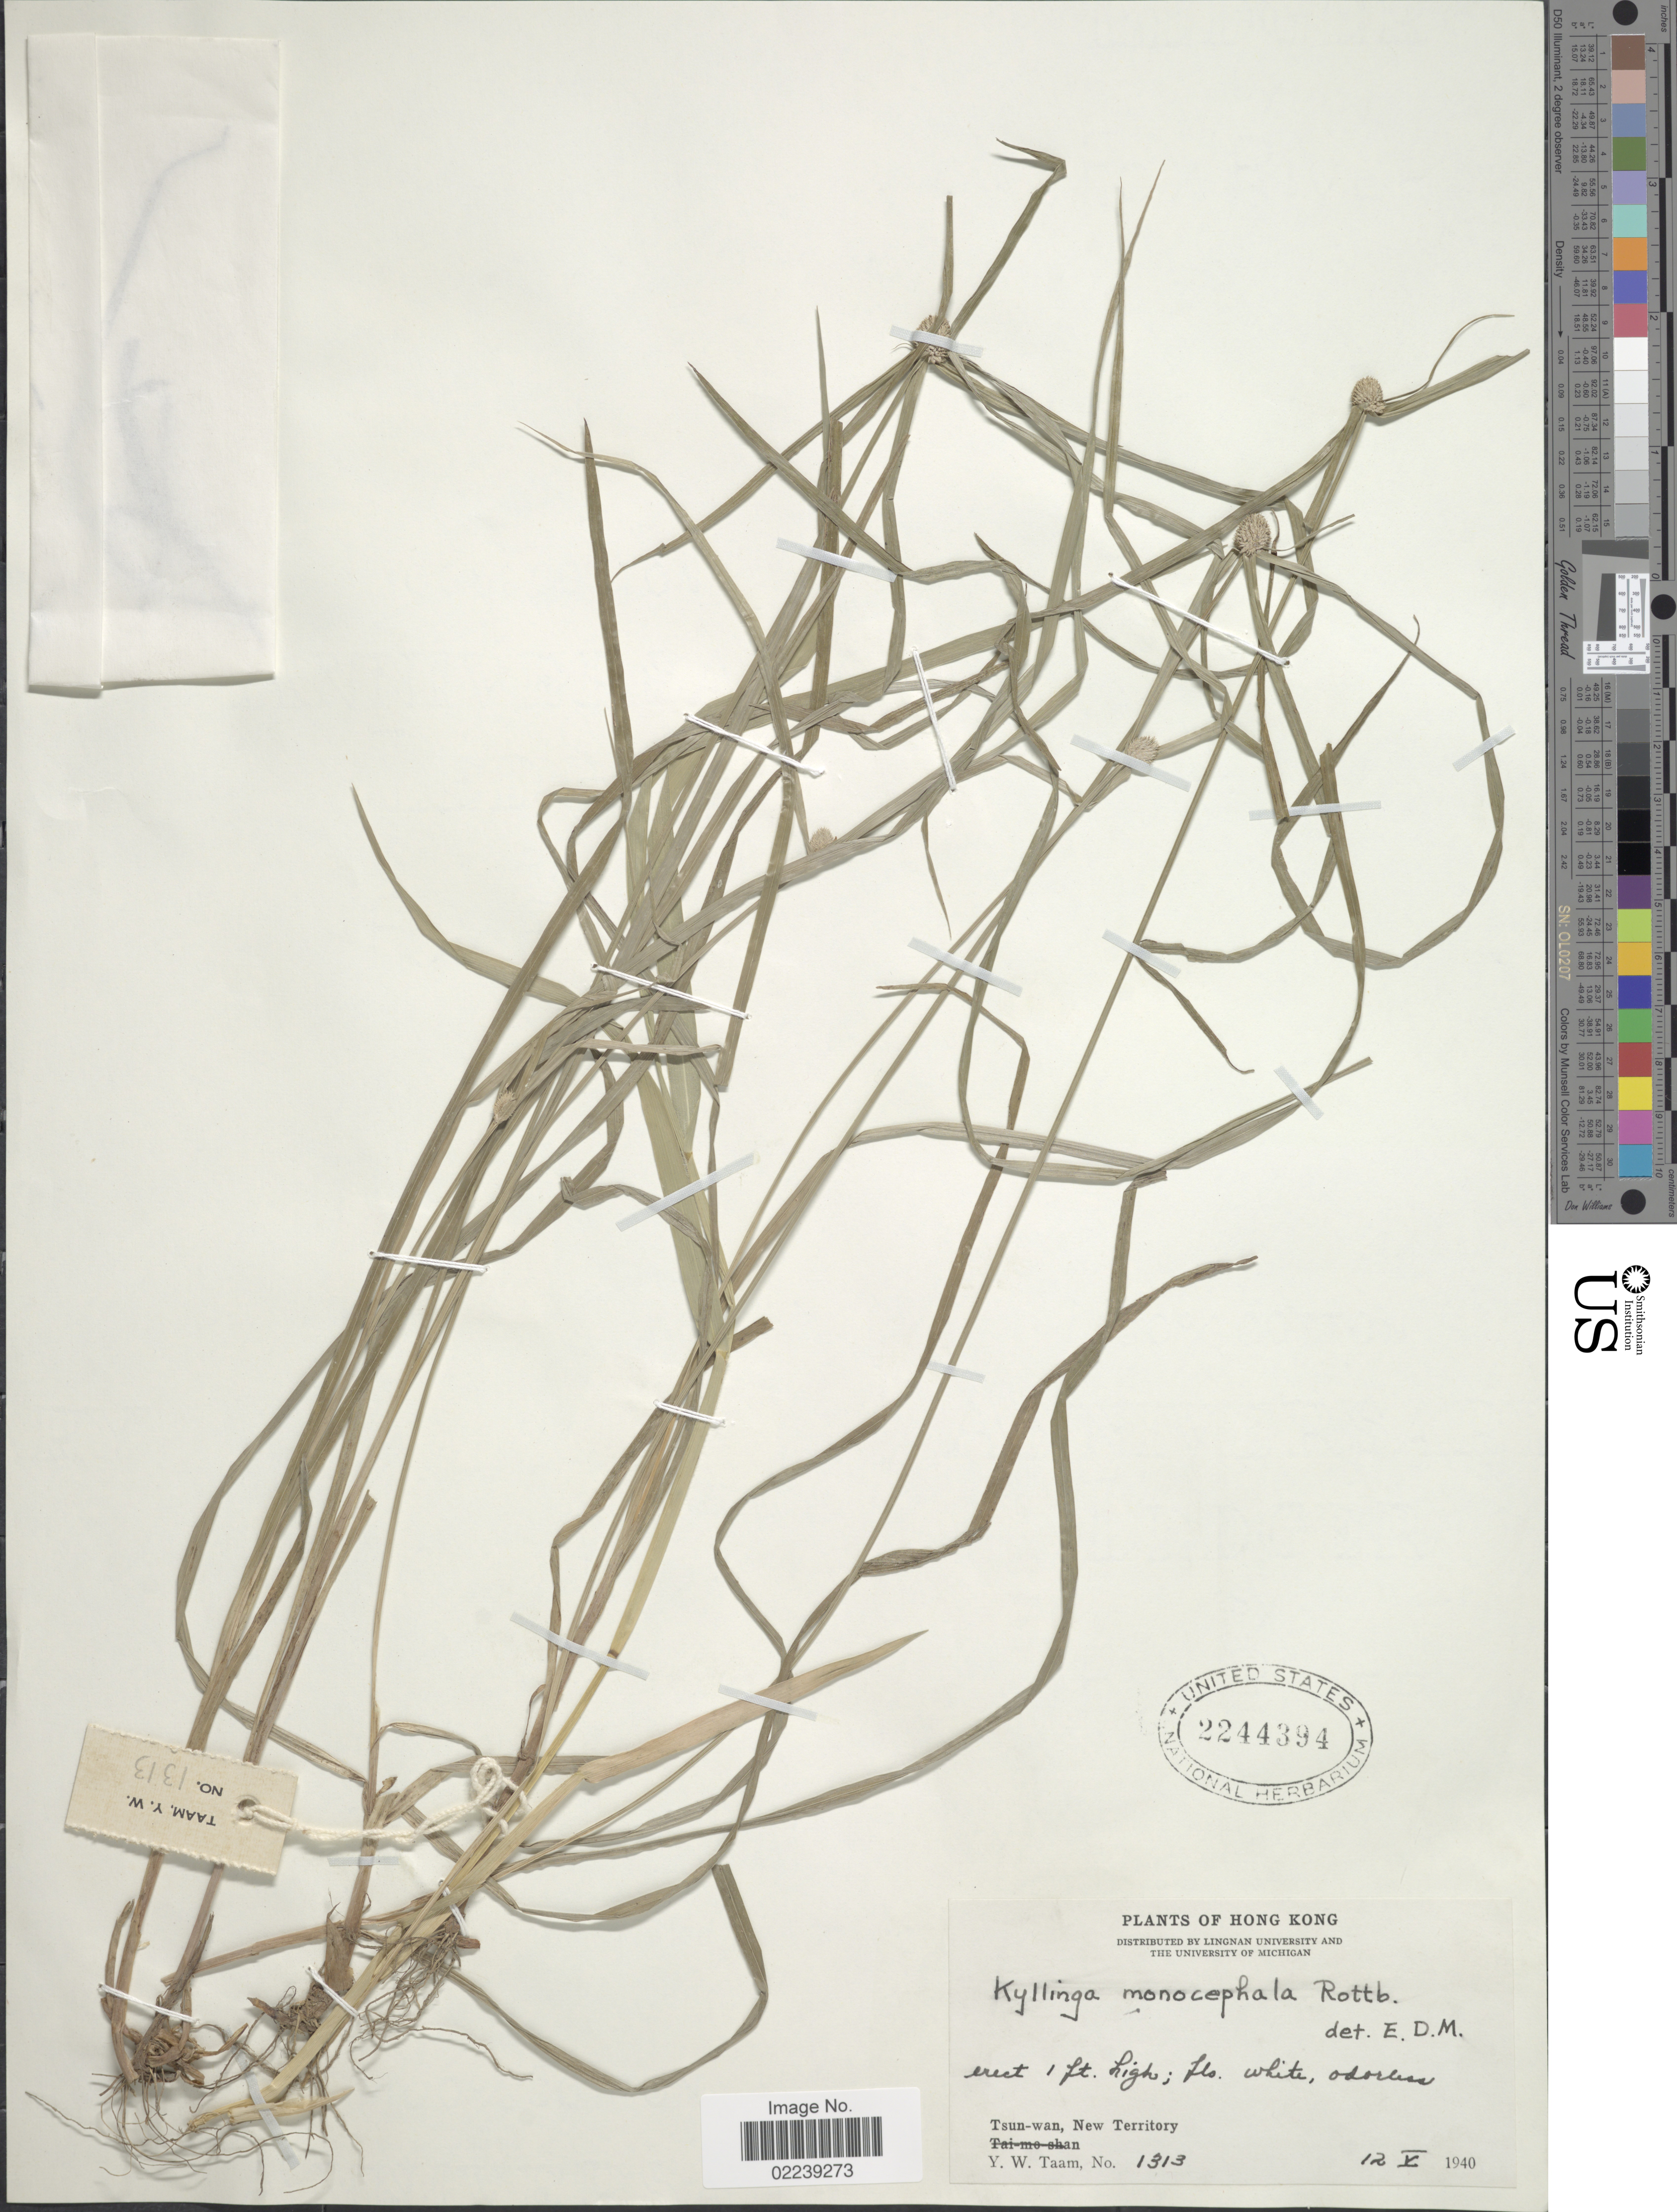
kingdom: Plantae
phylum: Tracheophyta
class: Liliopsida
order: Poales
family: Cyperaceae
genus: Cyperus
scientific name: Cyperus mindorensis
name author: (Steud.) Huygh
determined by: Strong, M. T., (US), Smithsonian Institution - National Museum of Natural History (UNITED STATES)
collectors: Y. W. Taam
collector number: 1313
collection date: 1940-05-12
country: China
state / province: Hong Kong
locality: Tsun-wan, New Territory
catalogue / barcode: US 2244394